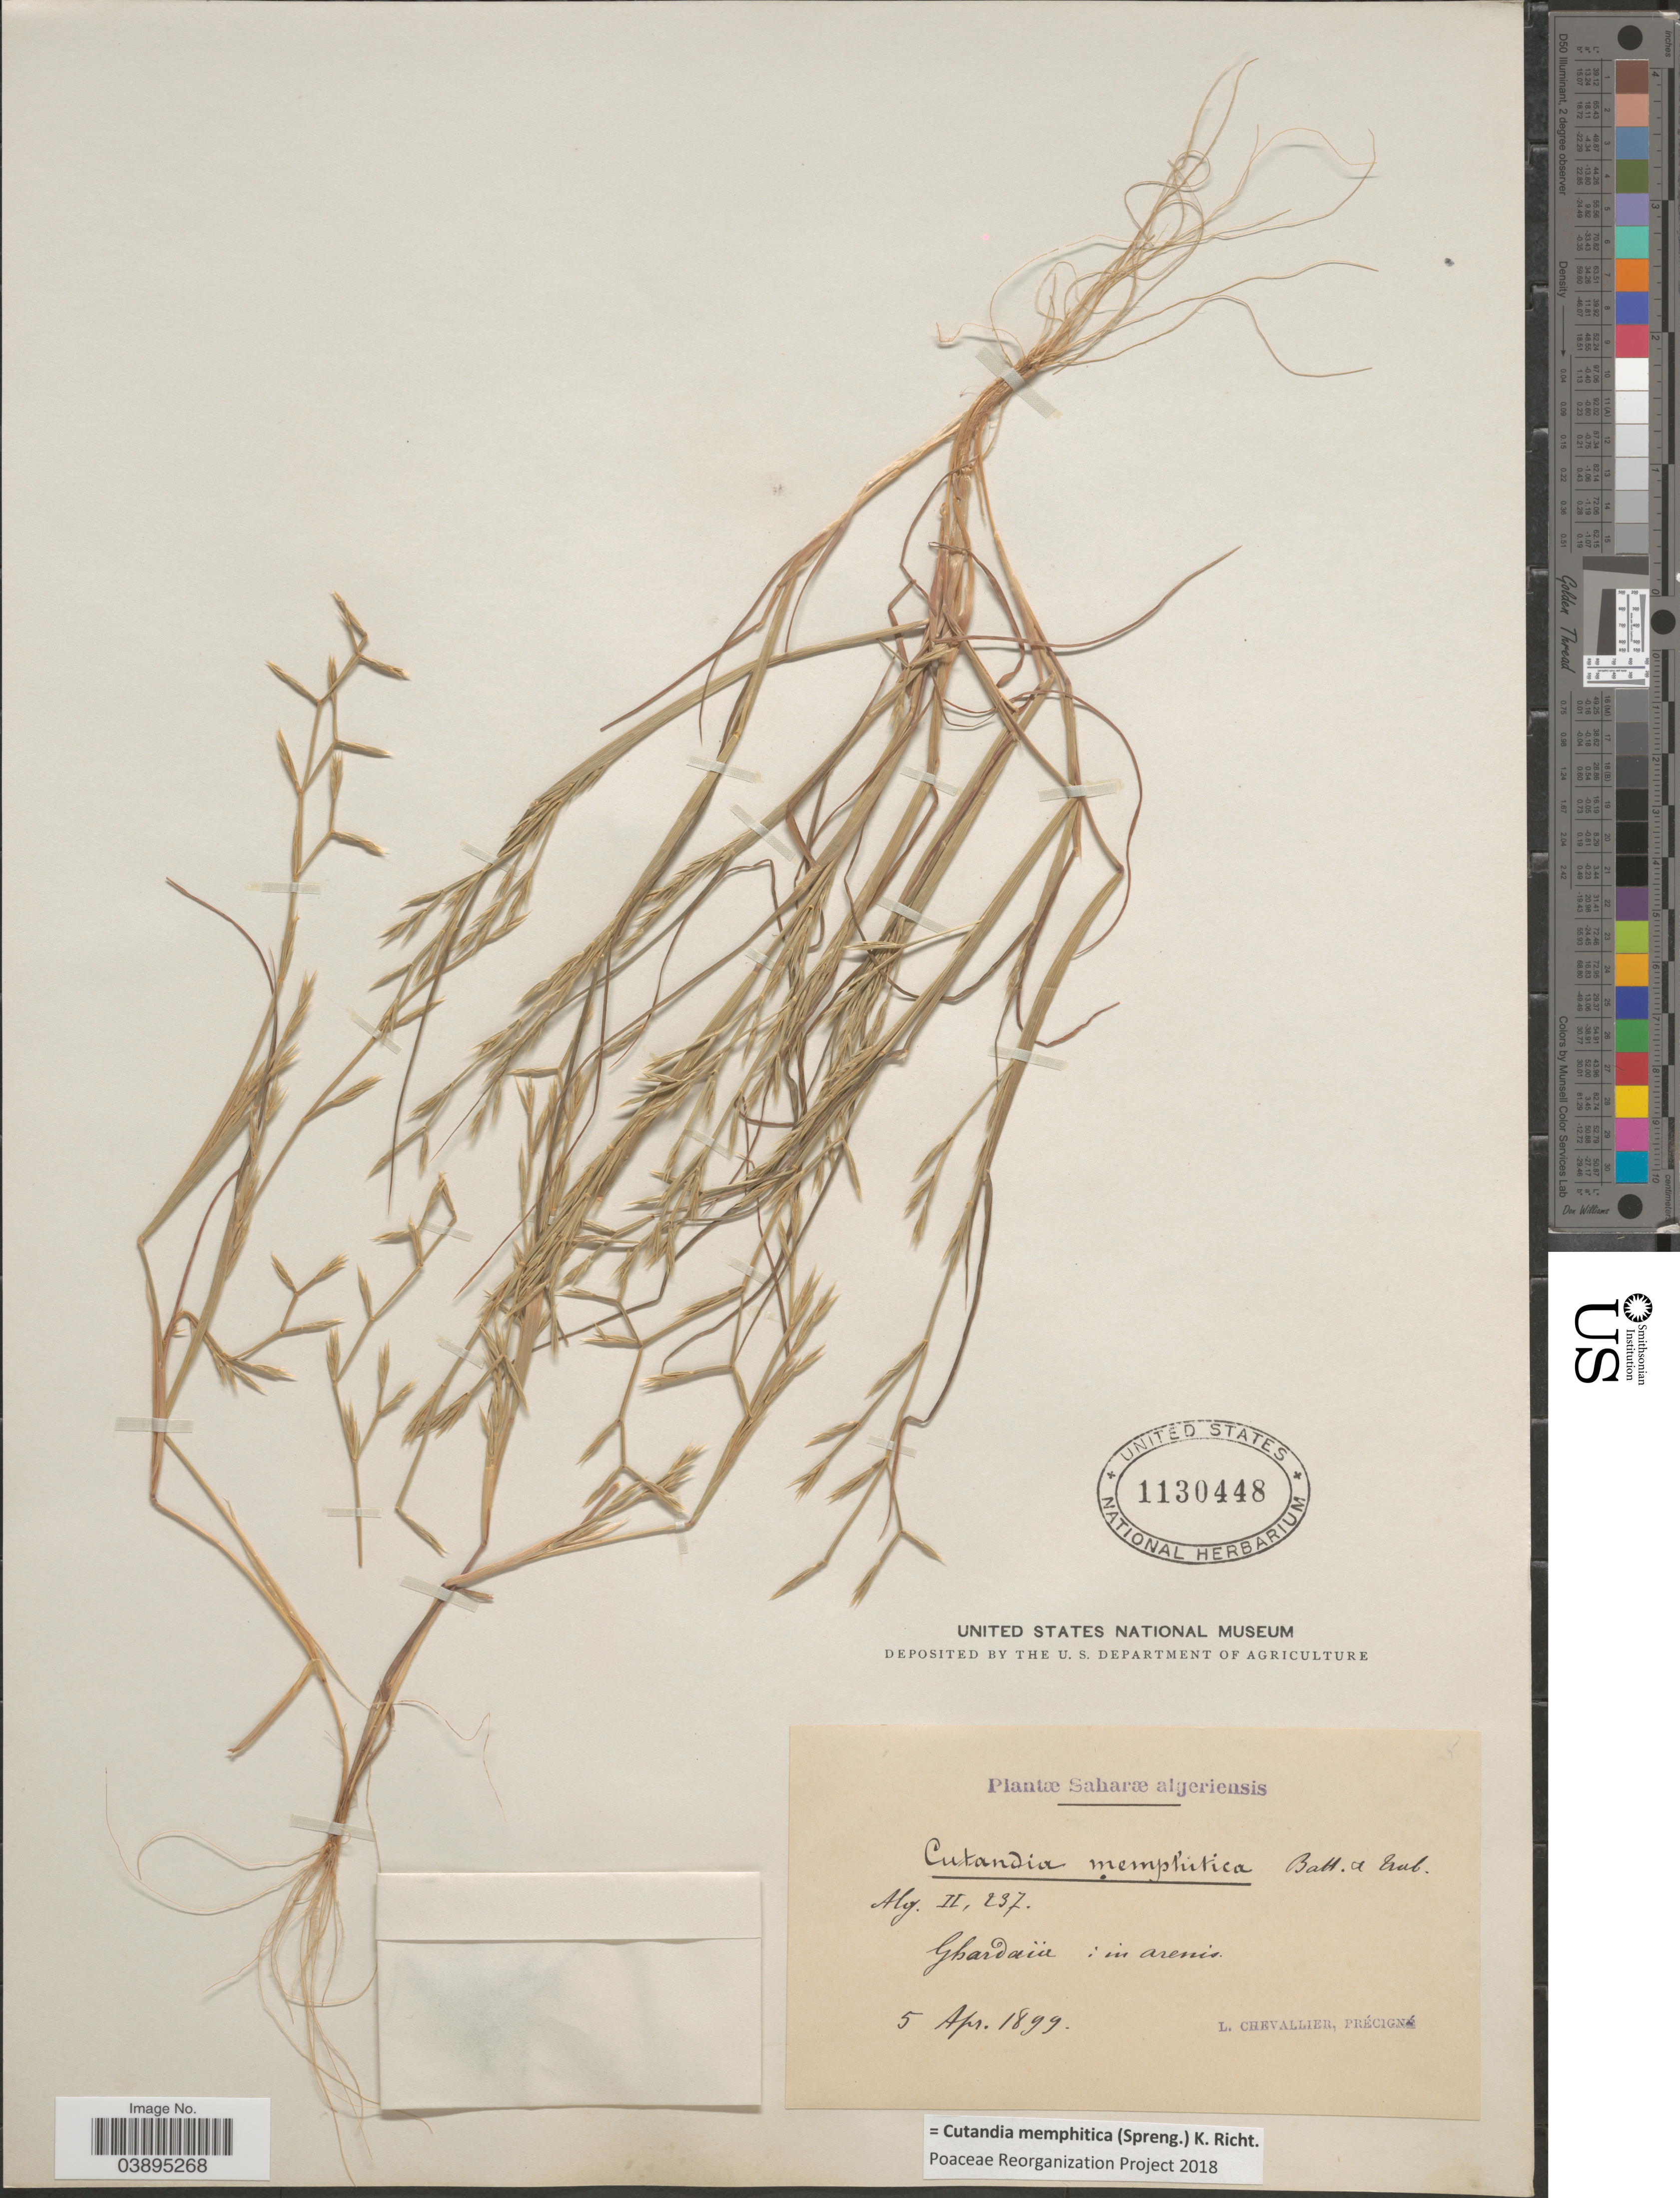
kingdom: Plantae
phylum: Tracheophyta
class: Liliopsida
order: Poales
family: Poaceae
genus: Cutandia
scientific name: Cutandia memphitica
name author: (Spreng.) K. Richt.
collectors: L. Chevallier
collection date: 1899-04-05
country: Algeria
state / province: Ghardaïa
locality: Saharæ algeriensis. In arenis.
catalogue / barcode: US 1130448